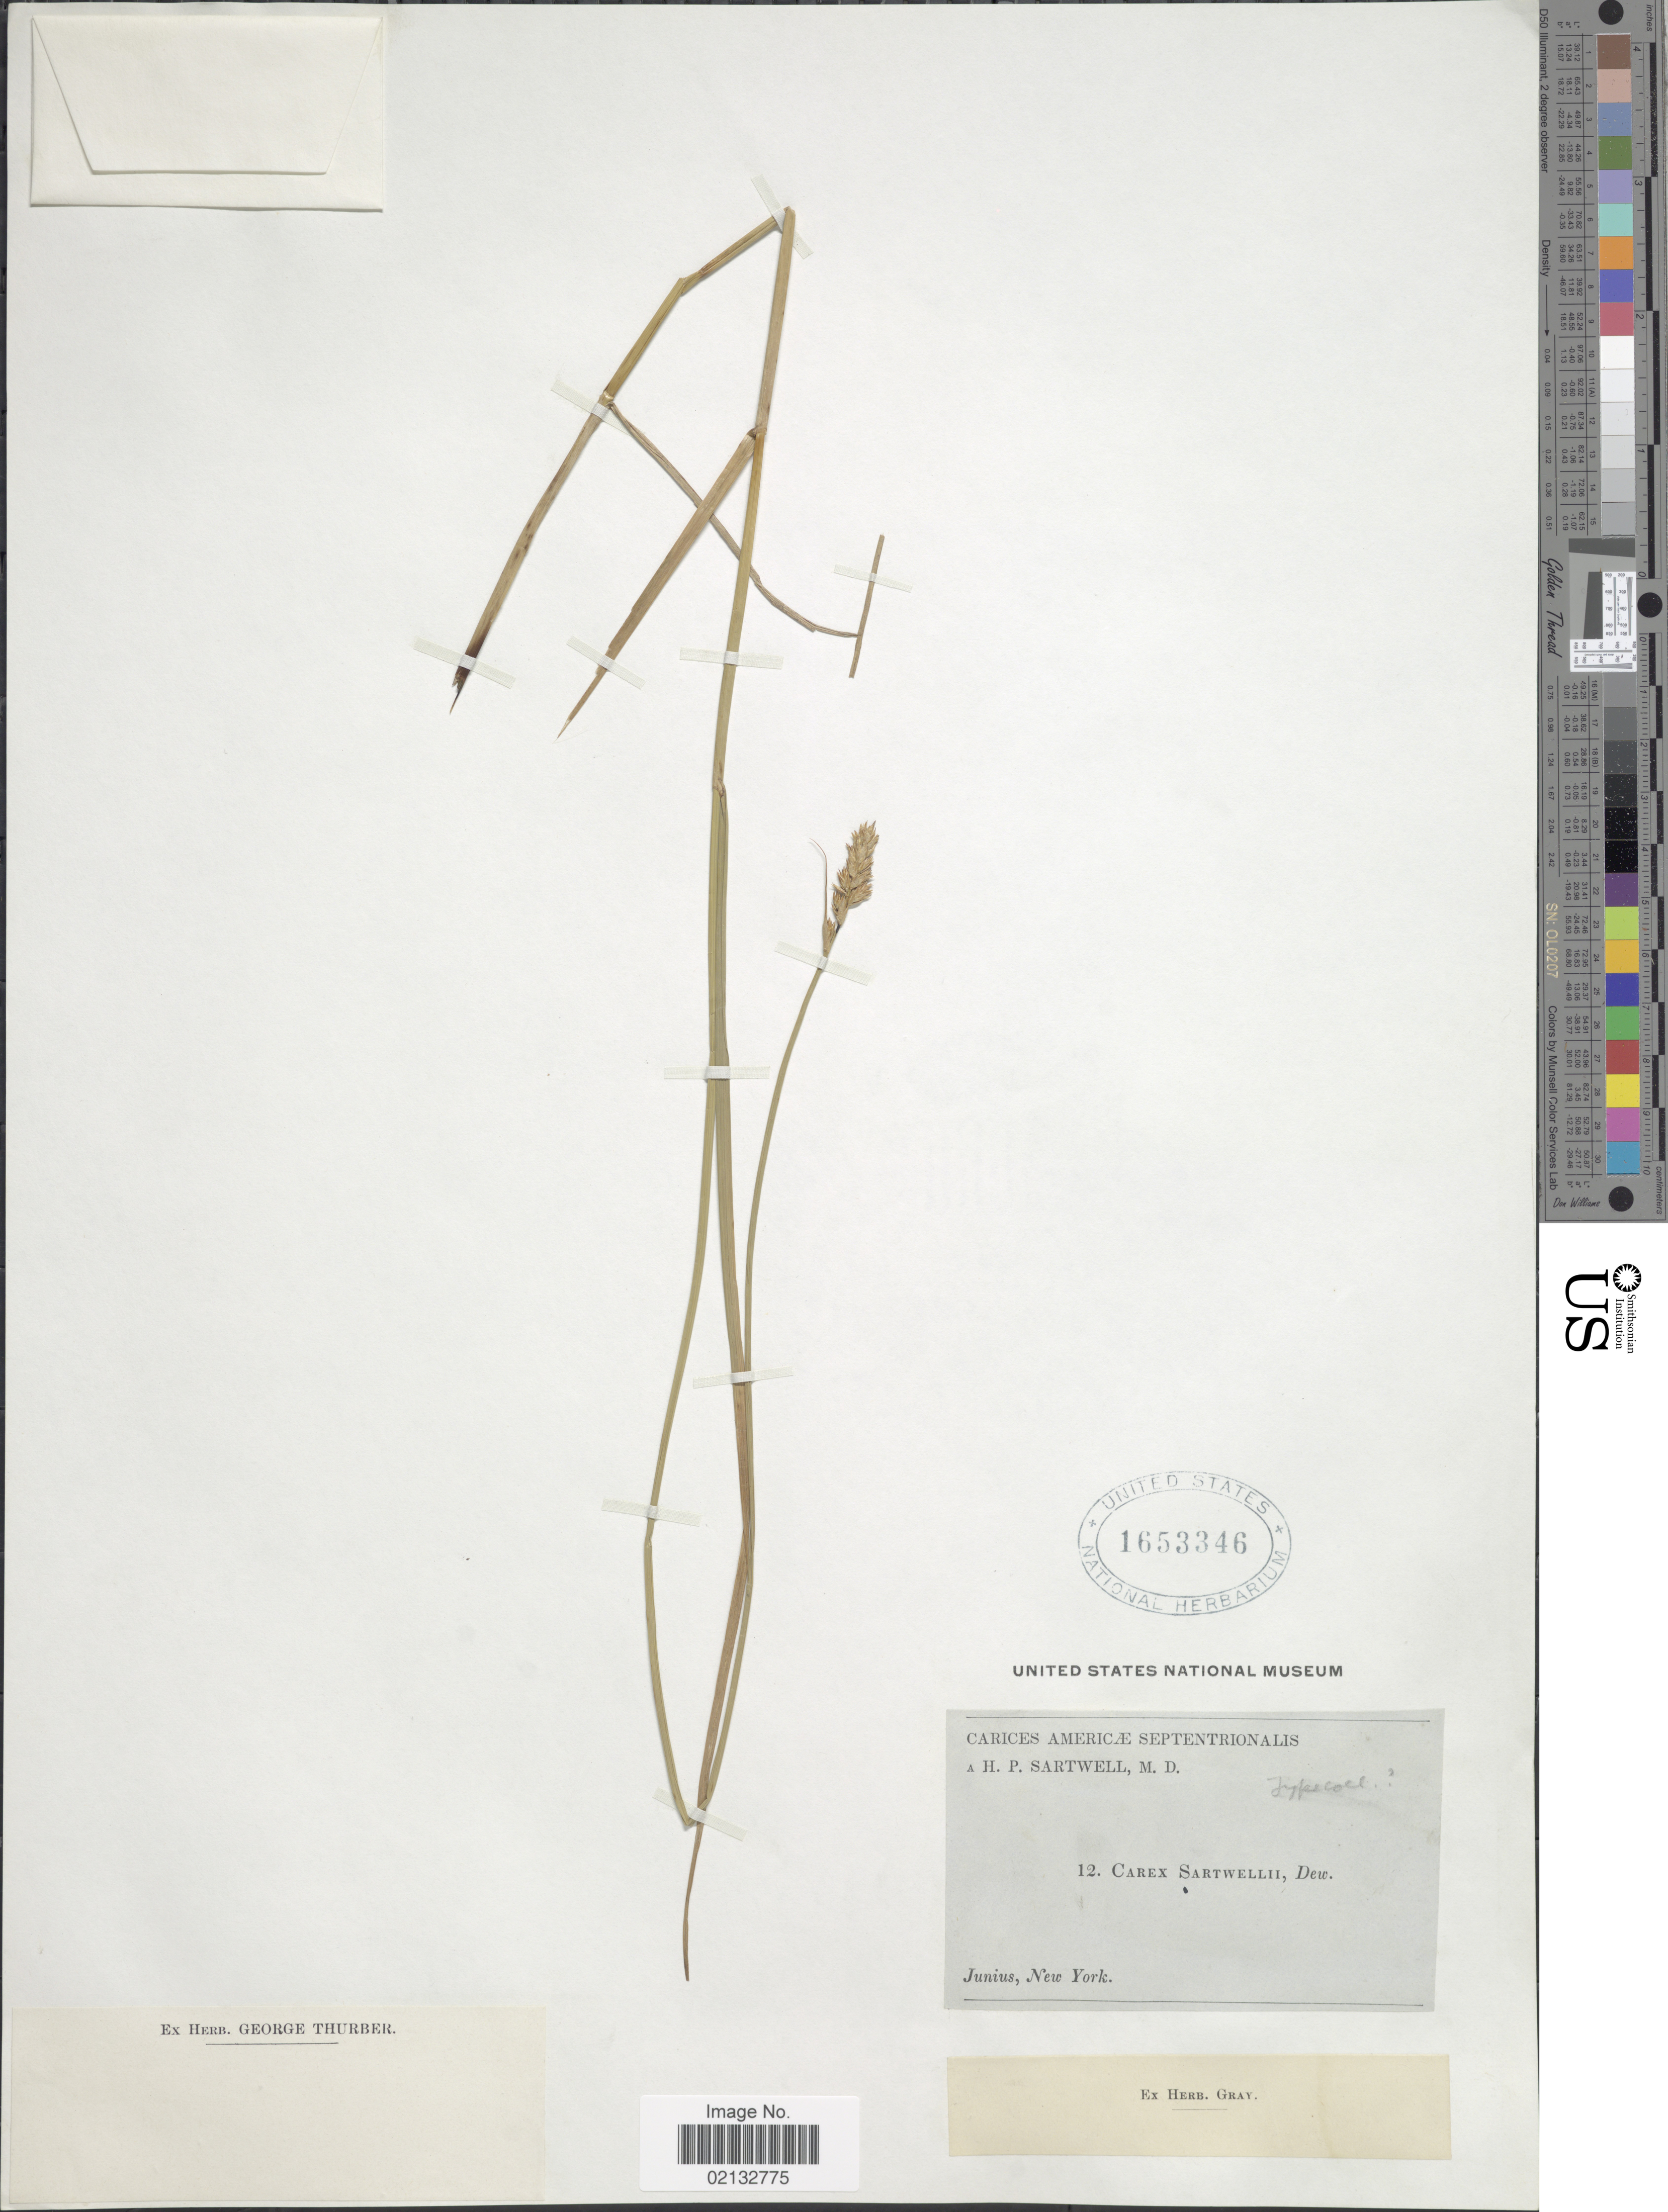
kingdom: Plantae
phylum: Tracheophyta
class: Liliopsida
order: Poales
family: Cyperaceae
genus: Carex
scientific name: Carex sartwellii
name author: Dewey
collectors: H. P. Sartwell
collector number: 12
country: United States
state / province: New York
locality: Junius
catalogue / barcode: US 1653346